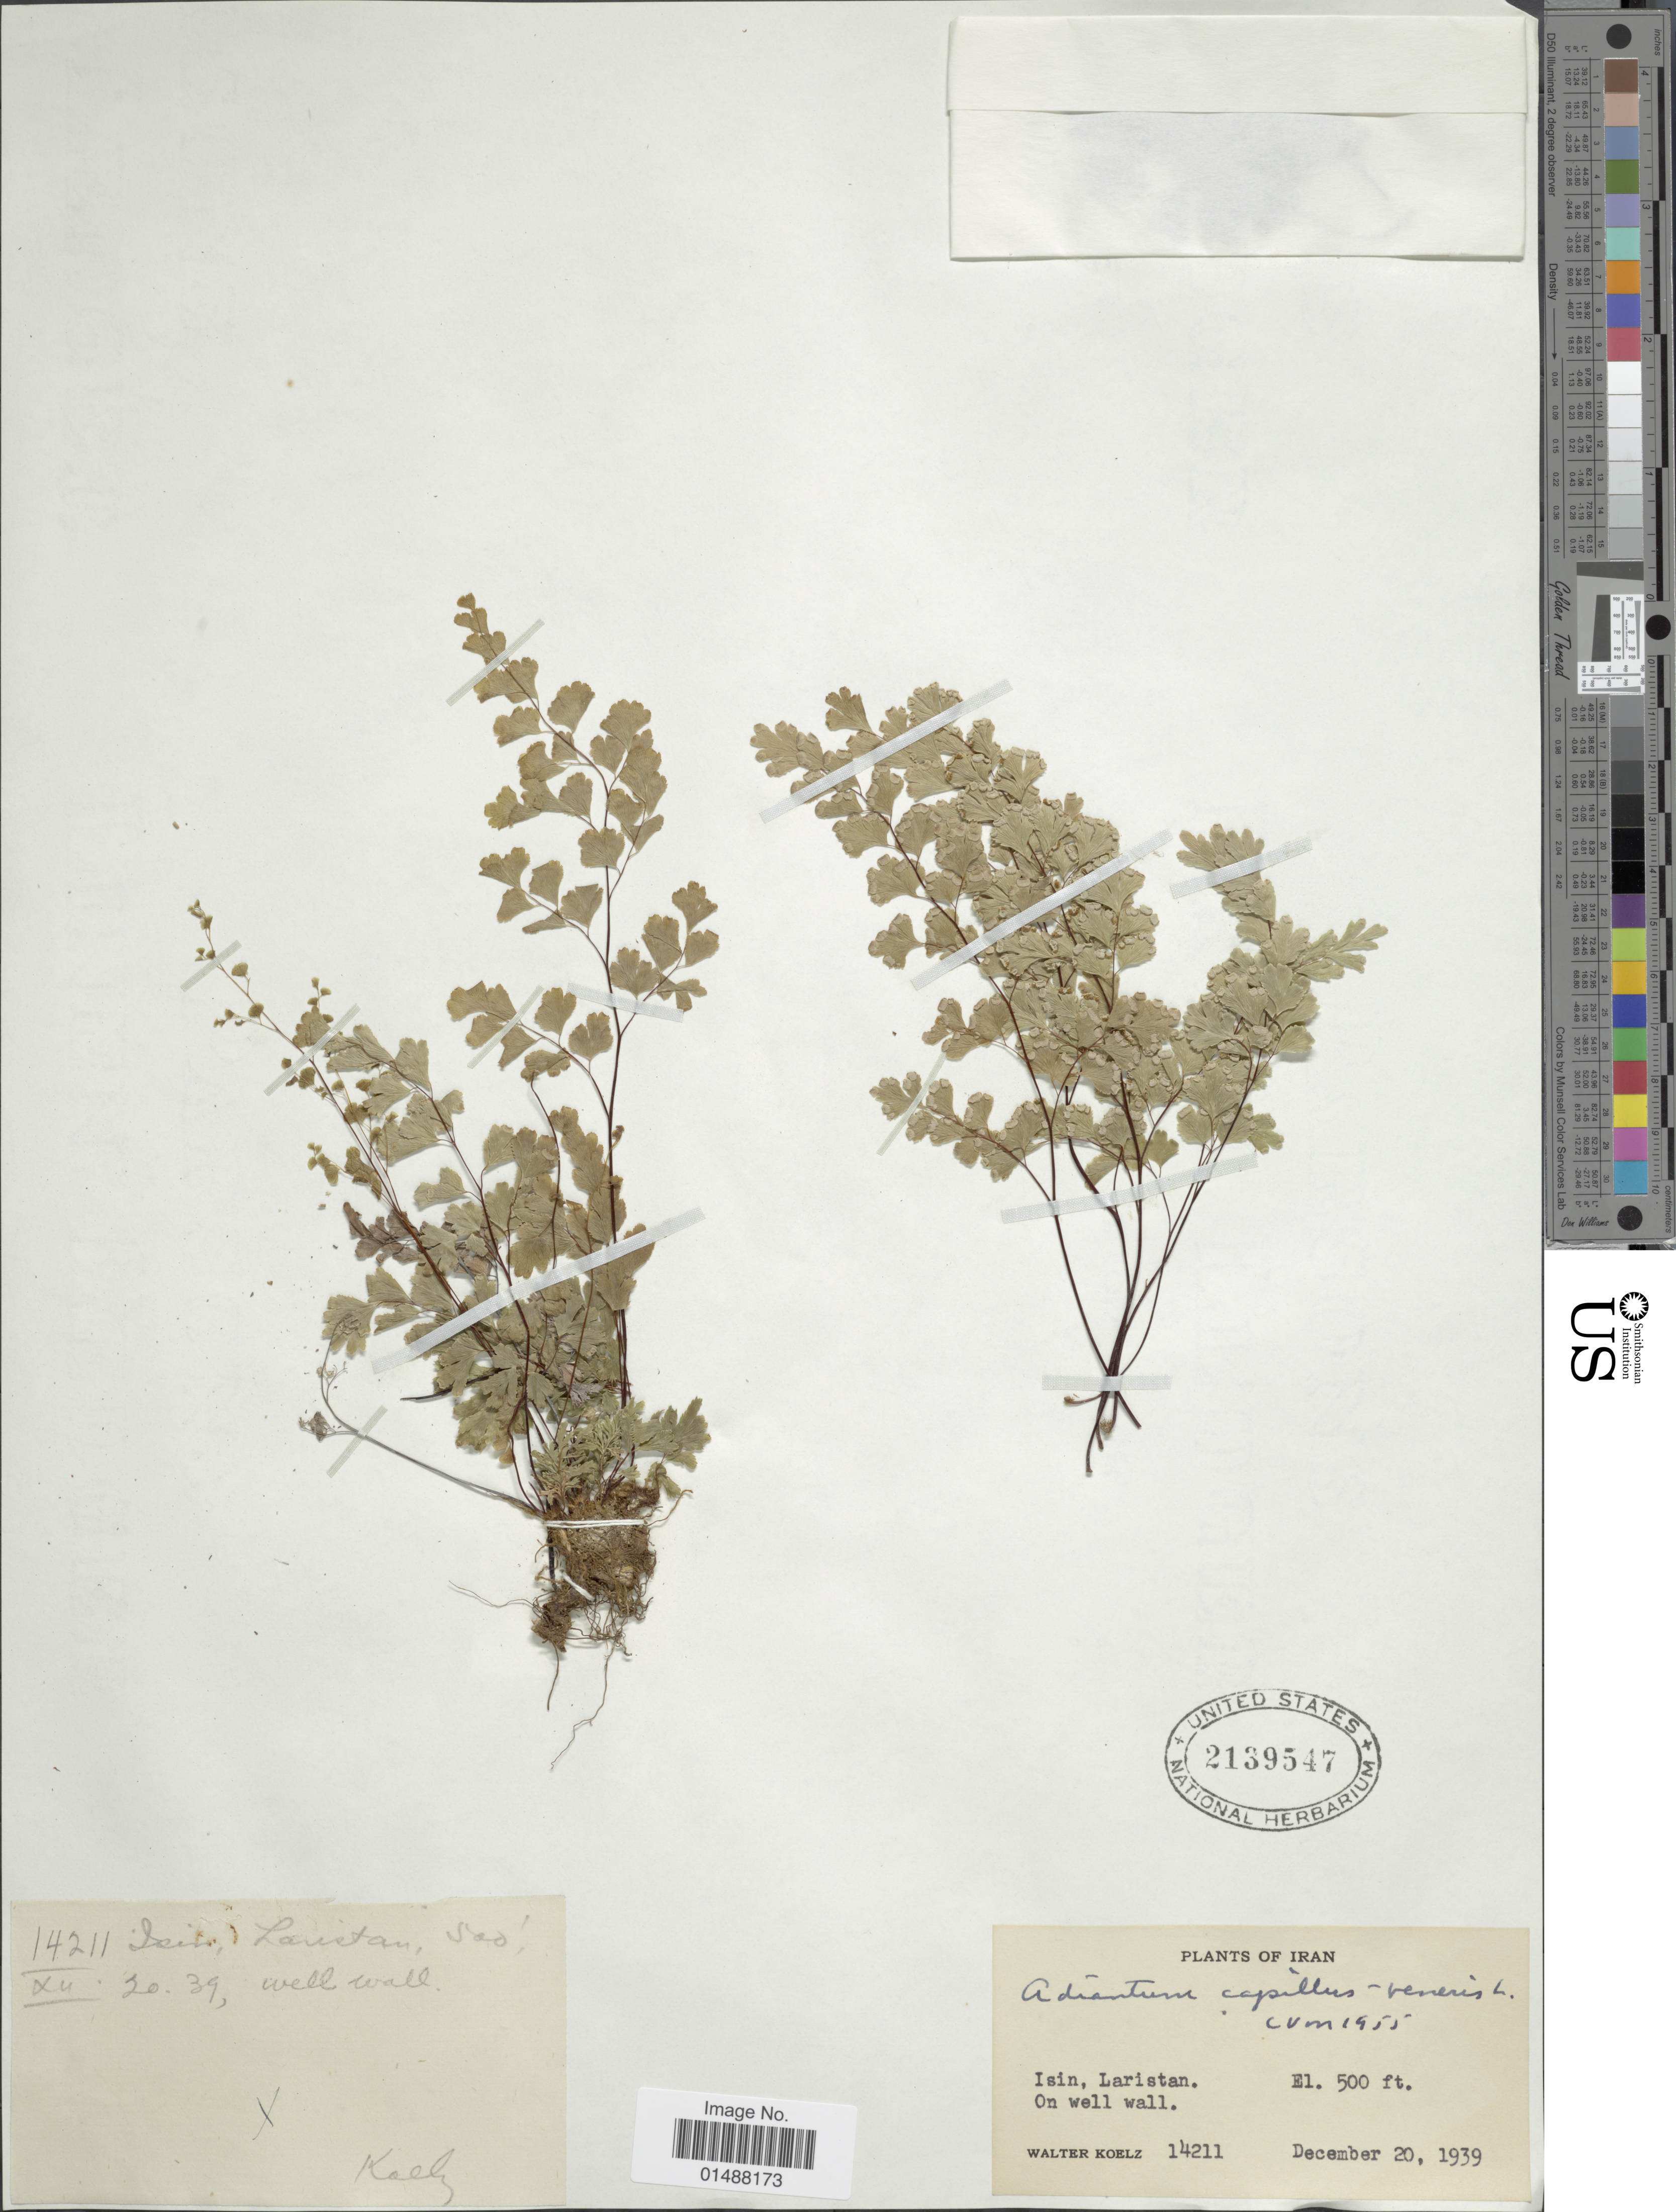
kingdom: Plantae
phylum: Tracheophyta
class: Polypodiopsida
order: Polypodiales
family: Pteridaceae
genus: Adiantum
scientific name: Adiantum capillus-veneris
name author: L.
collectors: W. N. Koelz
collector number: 14211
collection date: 1939-12-20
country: Iran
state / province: Hormozgan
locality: Isin, Laristan, On well wall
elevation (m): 152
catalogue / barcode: US 2139547